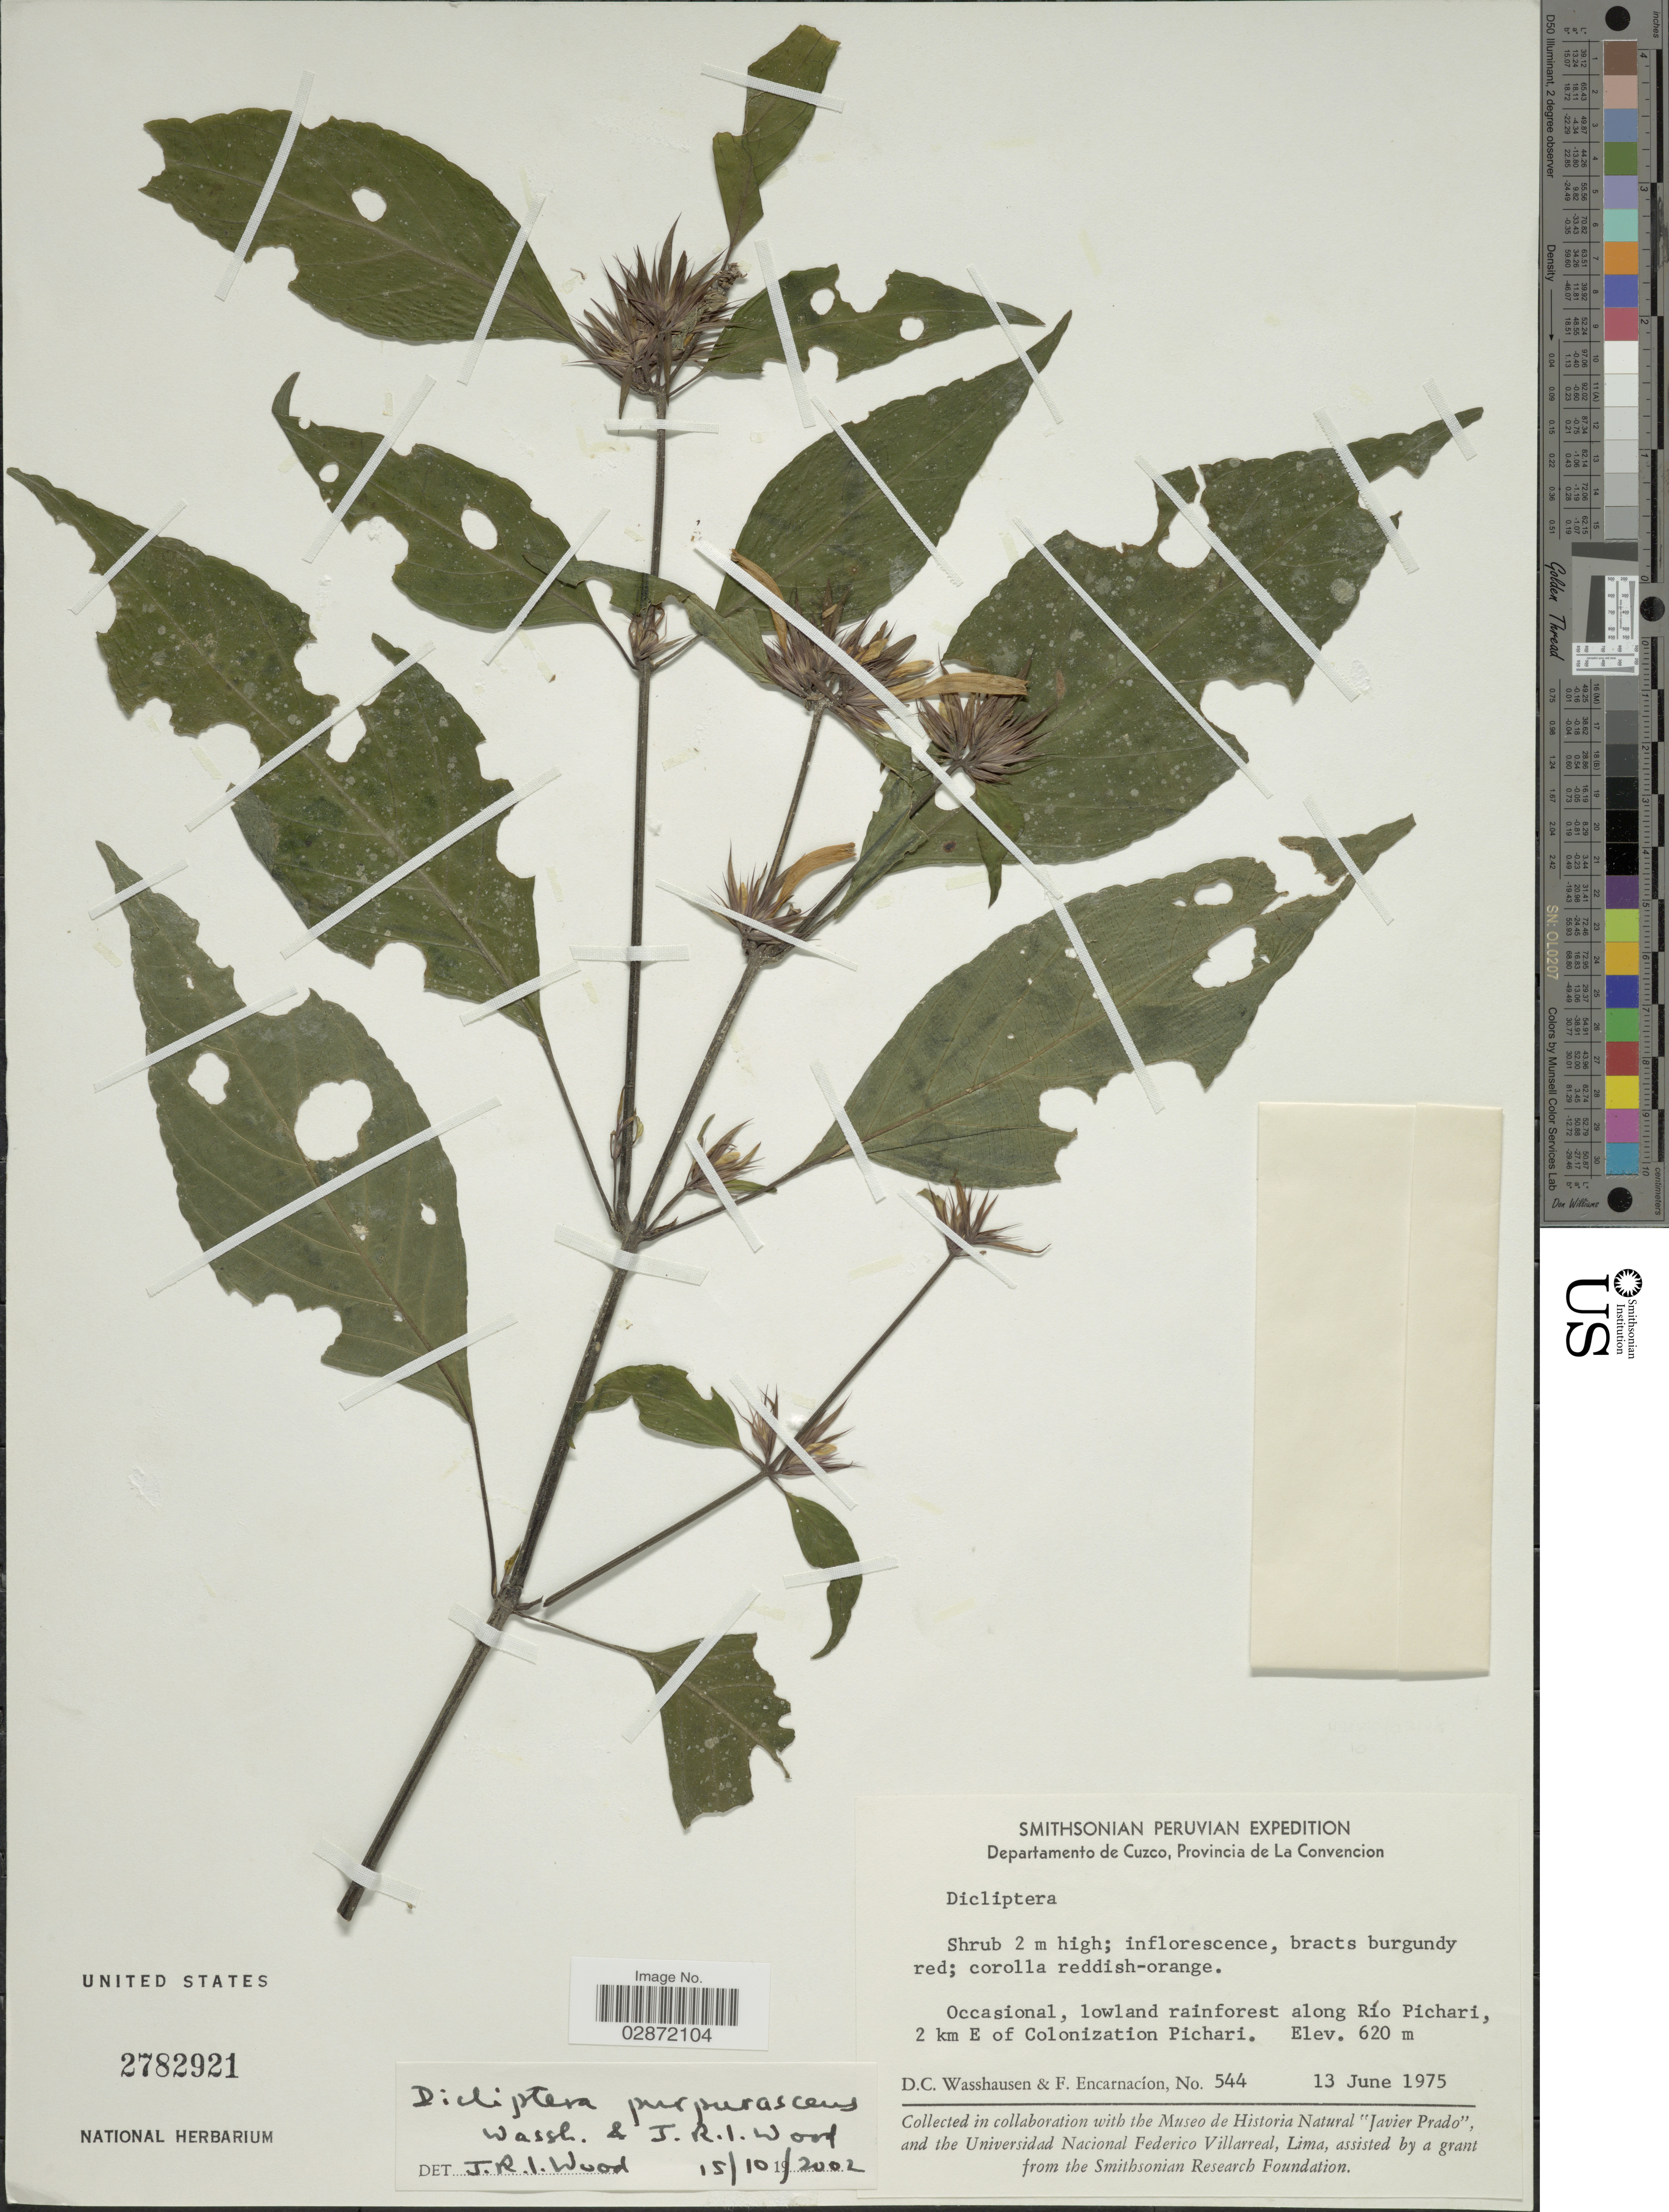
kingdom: Plantae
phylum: Tracheophyta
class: Magnoliopsida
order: Lamiales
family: Acanthaceae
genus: Dicliptera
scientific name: Dicliptera purpurascens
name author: Wassh. & J.R.I. Wood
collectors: D. C. Wasshausen & F. Encarnación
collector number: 544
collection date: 1975-06-13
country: Peru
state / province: Cusco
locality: Departamento de Cuzco, Provincia de La Convencion. Occasional, lowland rainforest along Río Pichari, 2 km E of Colonization Pichari.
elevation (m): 620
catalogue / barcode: US 2782921